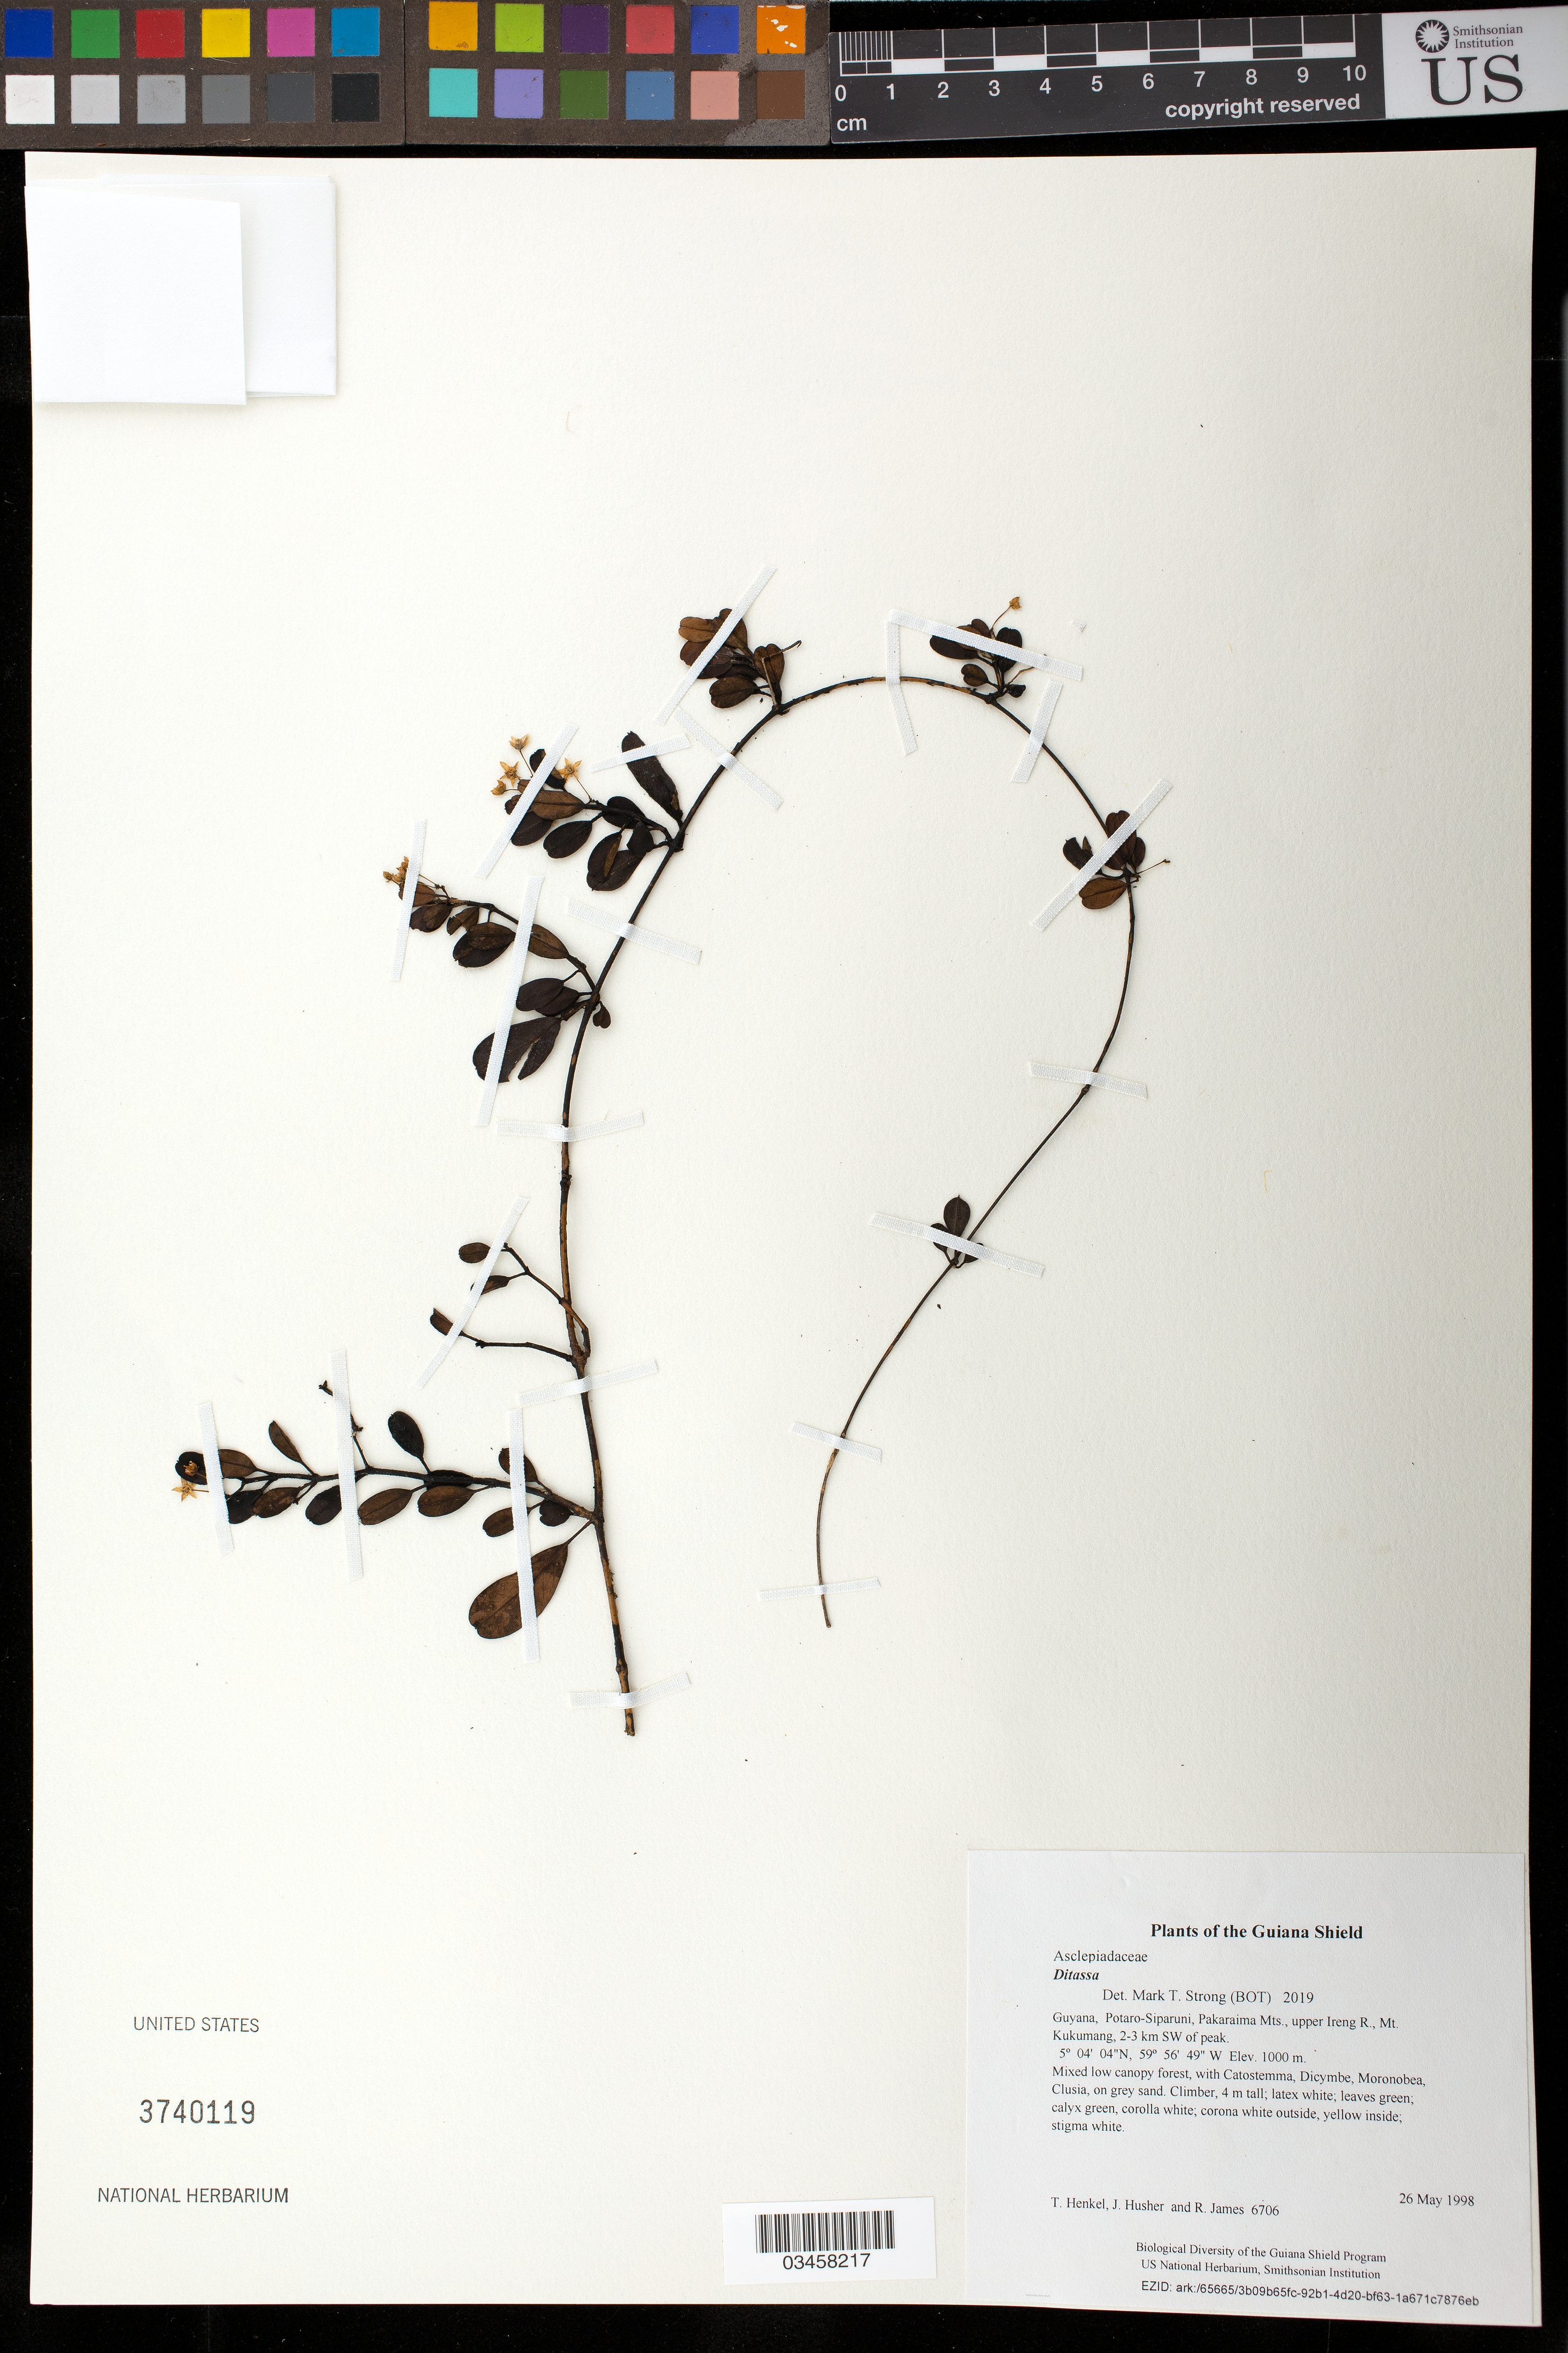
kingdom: Plantae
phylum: Tracheophyta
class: Magnoliopsida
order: Gentianales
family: Apocynaceae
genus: Ditassa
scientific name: Ditassa sp.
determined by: Strong, Mark T., (BOT), Smithsonian Institution - National Museum of Natural History (UNITED STATES)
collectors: T. Henkel, J. Husher & R. James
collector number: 6706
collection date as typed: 26 May 1998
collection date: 1998-05-26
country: Guyana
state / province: Potaro-Siparuni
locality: Pakaraima Mts., upper Ireng R., Mt. Kukumang, 2-3 km SW of peak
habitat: Mixed low canopy forest, with Catostemma, Dicymbe, Moronobea, Clusia, on grey sand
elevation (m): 1000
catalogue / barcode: US 3740119